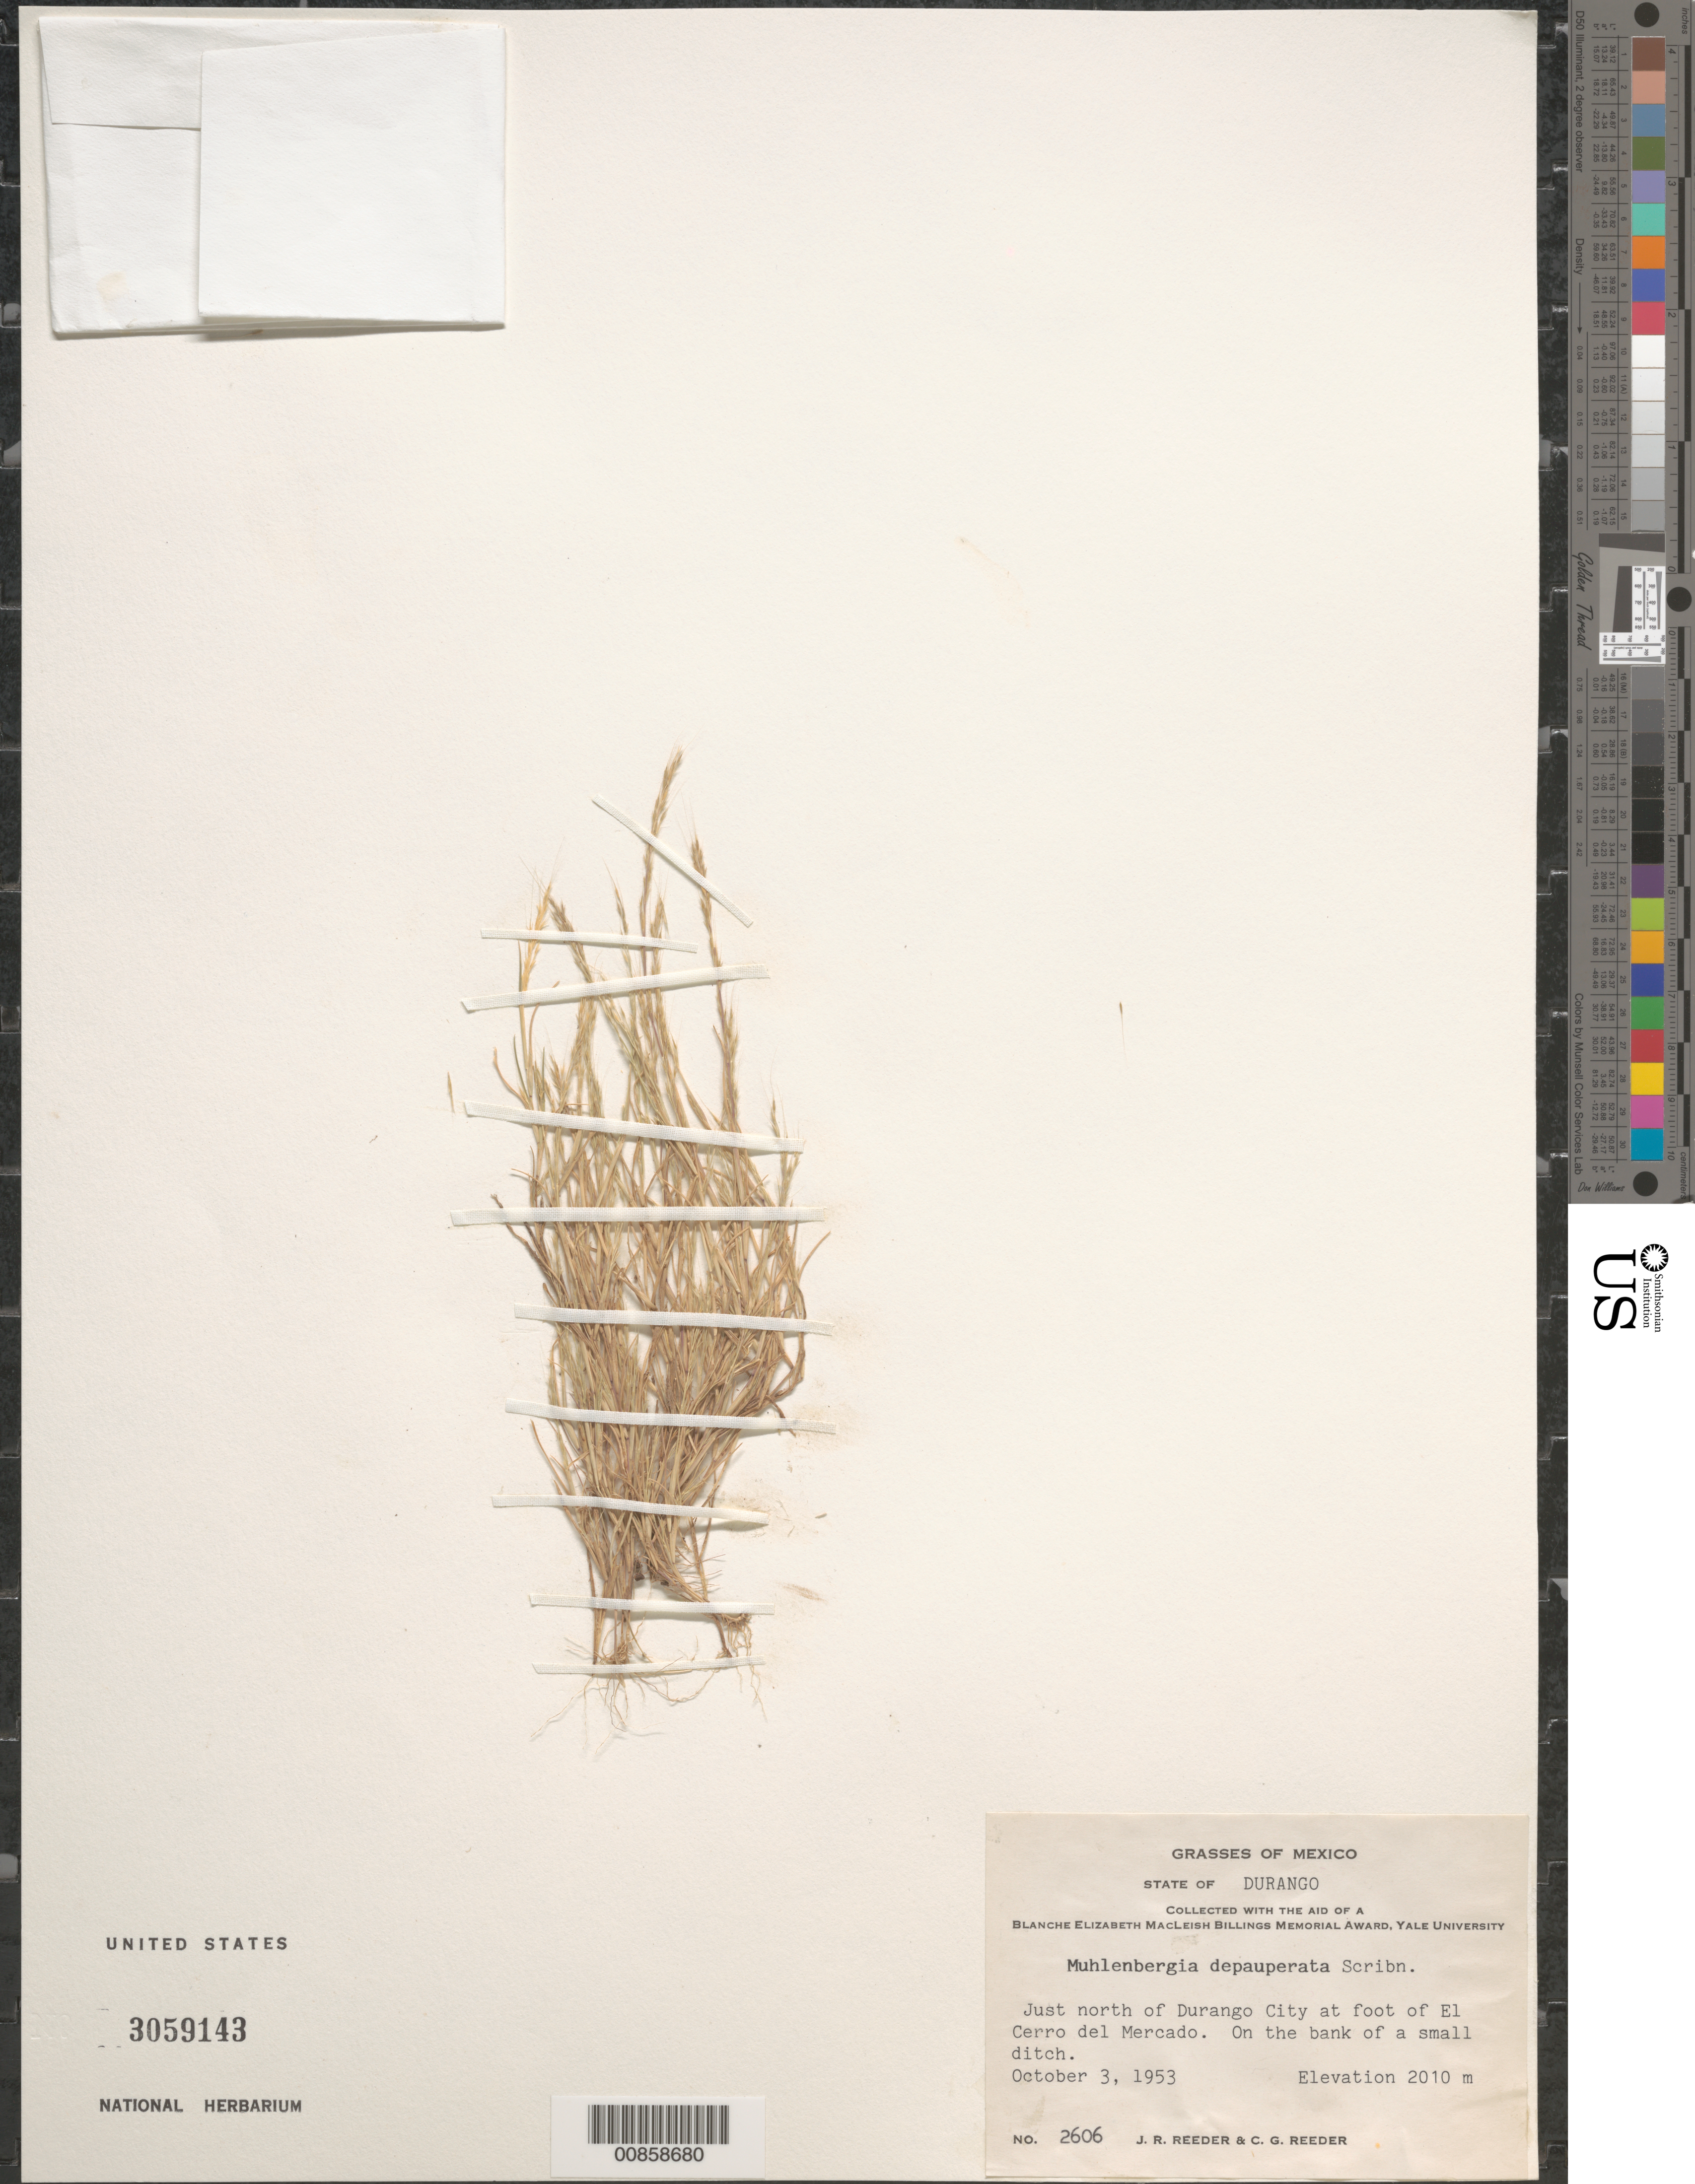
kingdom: Plantae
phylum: Tracheophyta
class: Liliopsida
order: Poales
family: Poaceae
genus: Muhlenbergia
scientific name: Muhlenbergia depauperata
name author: Scribn.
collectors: J. R. Reeder & C. G. Reeder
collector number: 2606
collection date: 1953-10-03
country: Mexico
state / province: Durango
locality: Just north of Durango City at foot of El Cerro del Mercado.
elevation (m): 2010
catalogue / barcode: US 3059143